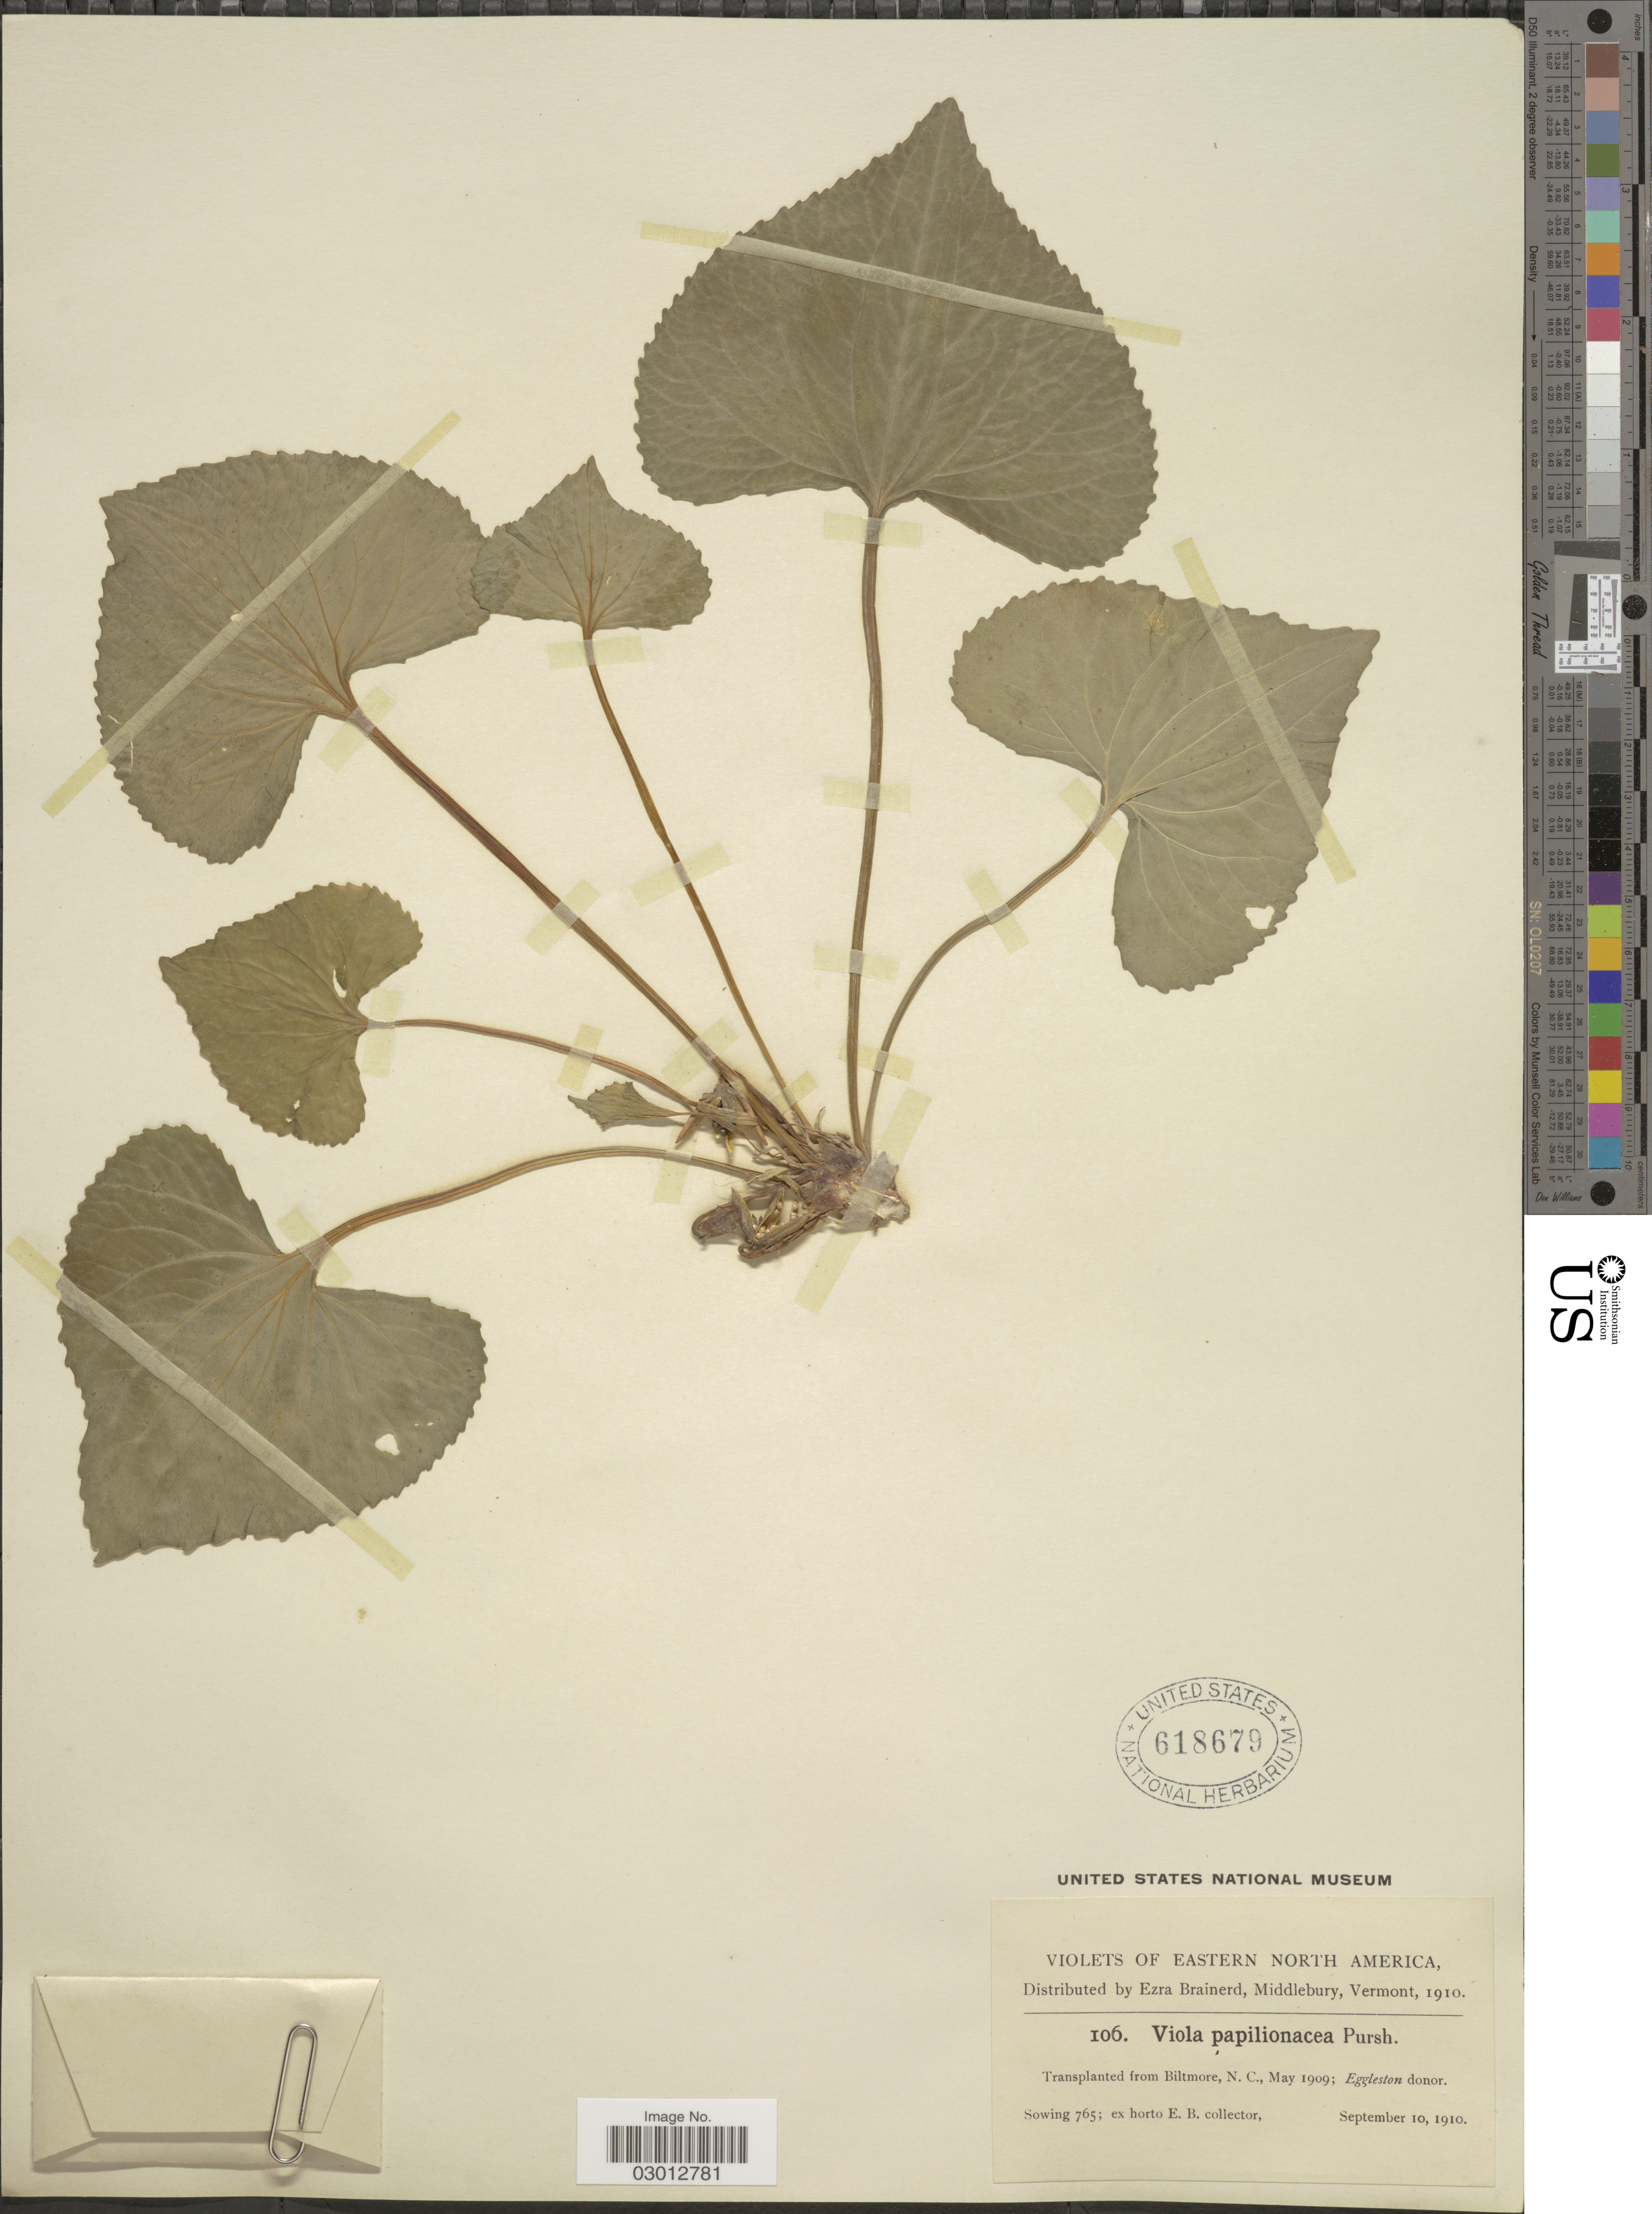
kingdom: Plantae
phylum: Tracheophyta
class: Magnoliopsida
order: Malpighiales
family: Violaceae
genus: Viola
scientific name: Viola papilionacea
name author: Pursh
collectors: ex herb. Ezra Brainerd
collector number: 106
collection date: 1910-09-10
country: United States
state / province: North Carolina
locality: Eastern North America. Transplanted from Biltmore, N. C.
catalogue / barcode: US 618679